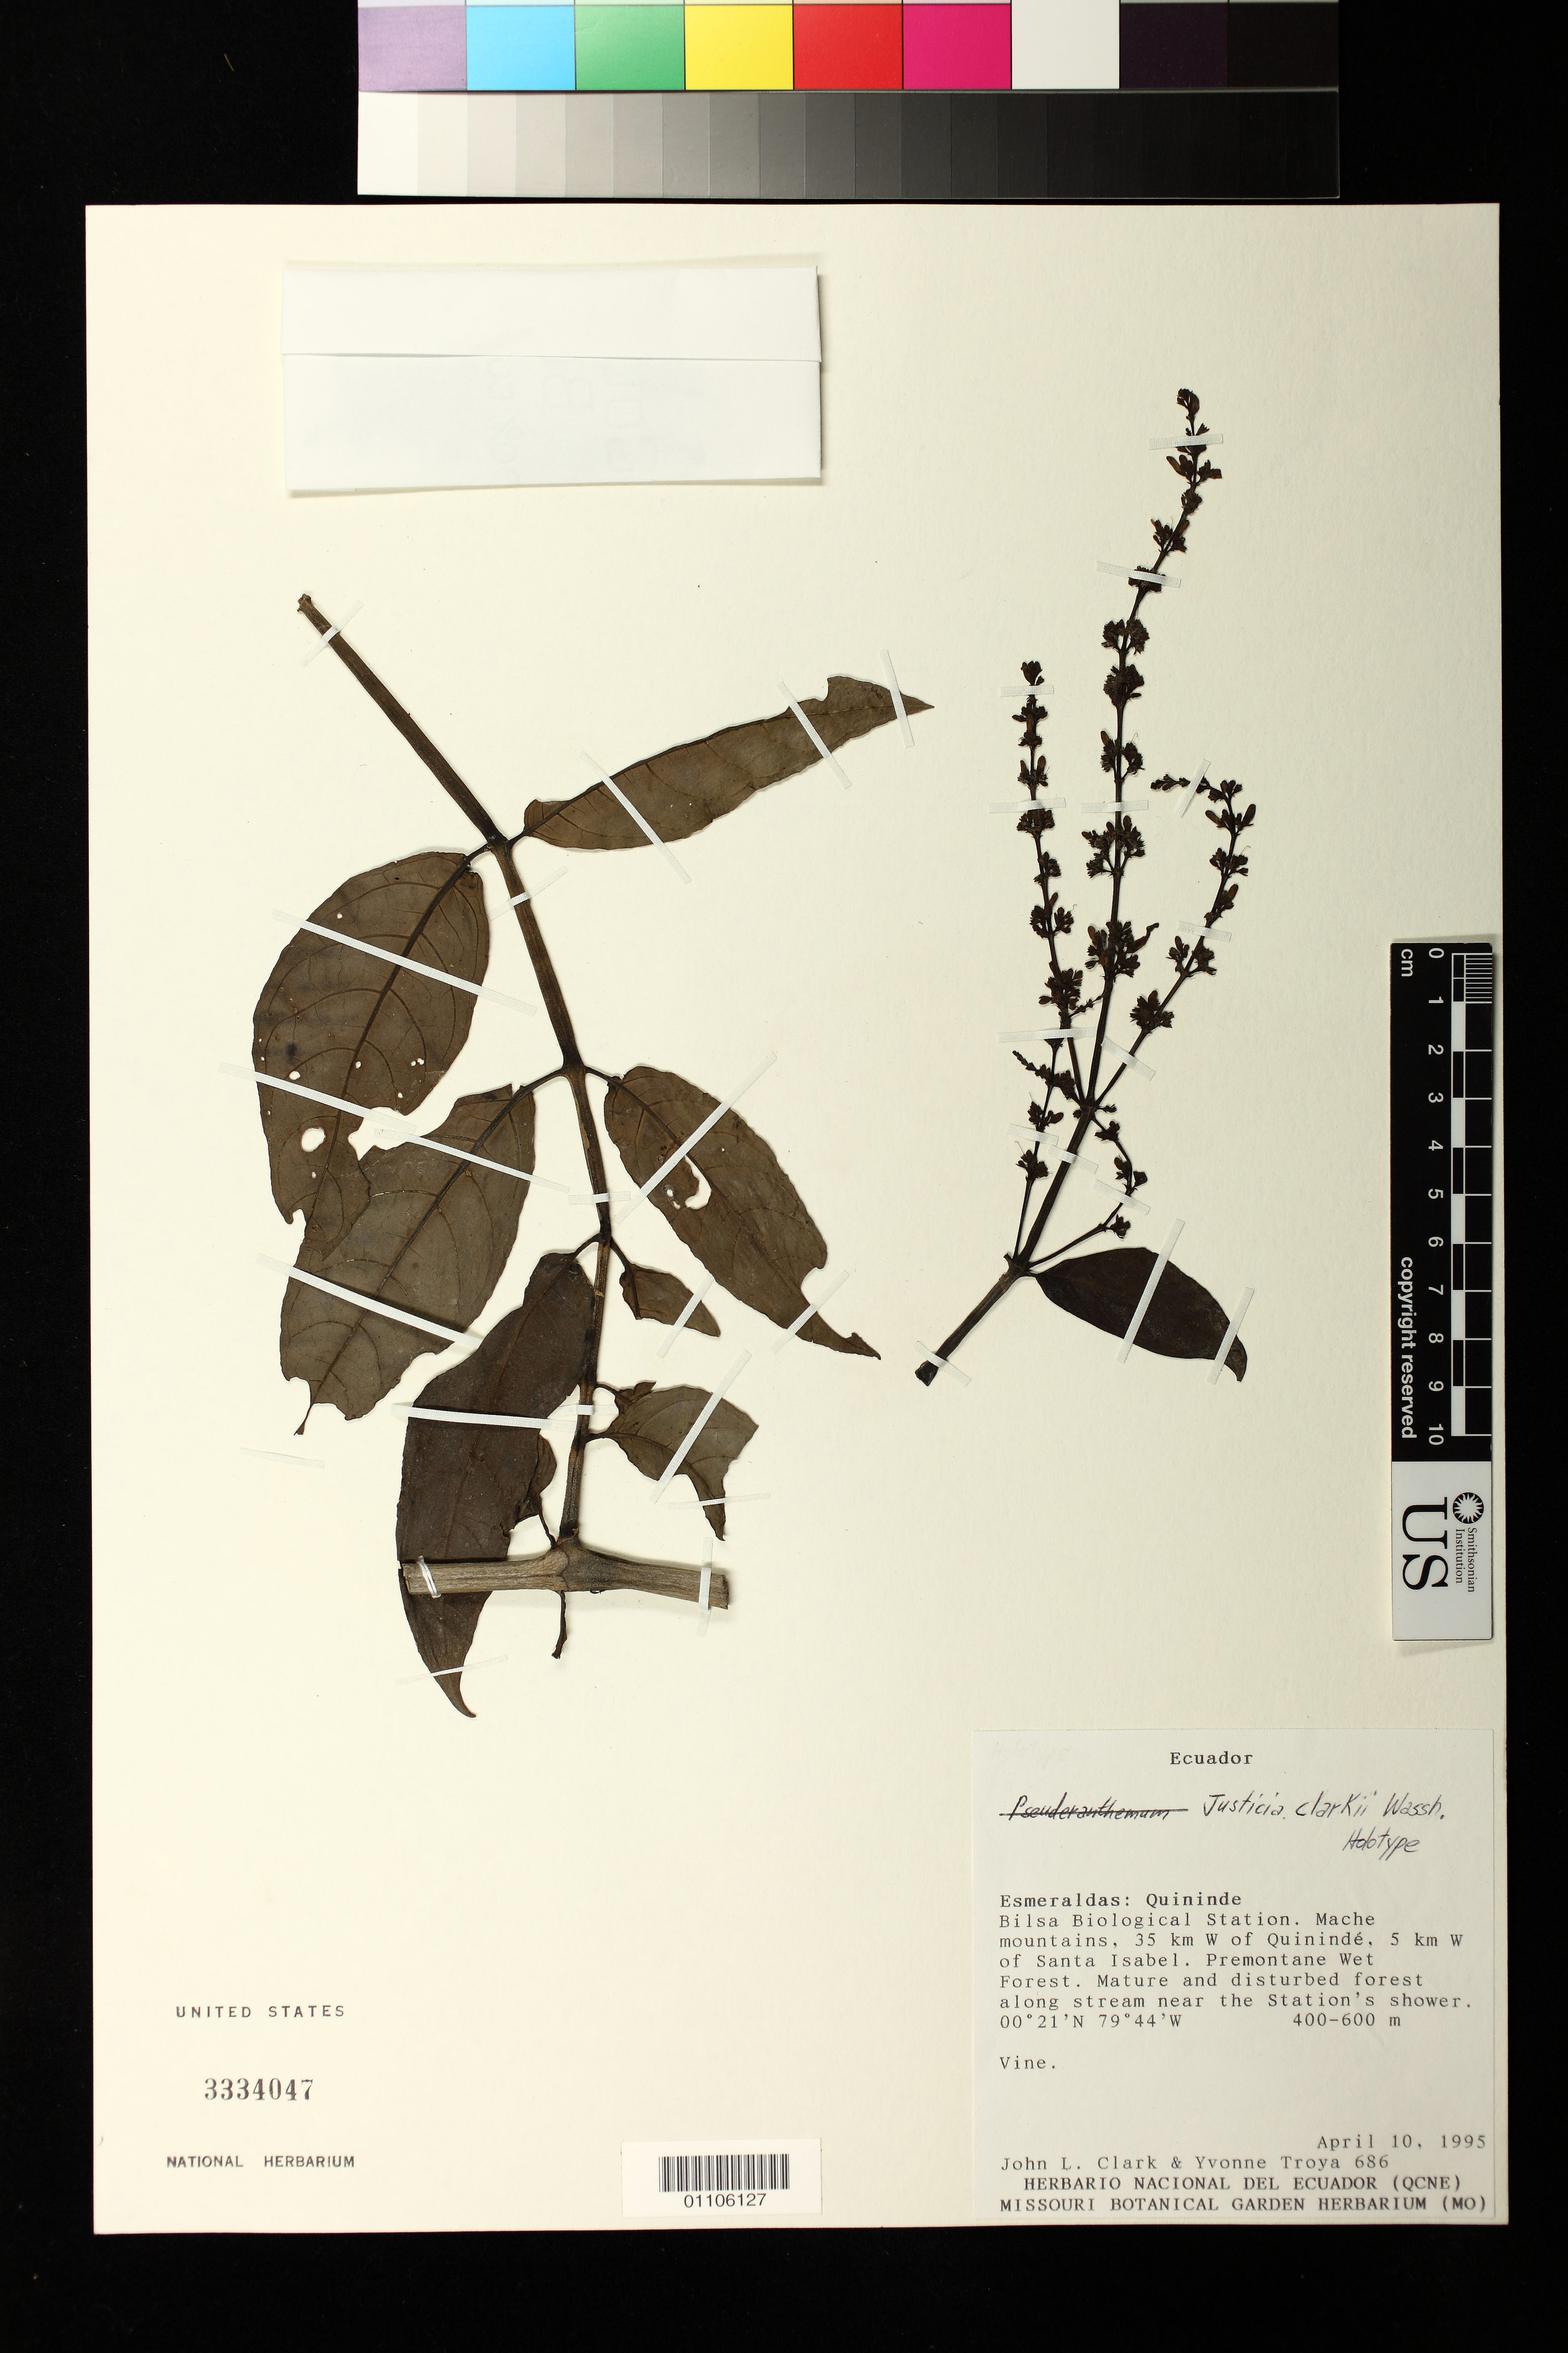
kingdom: Plantae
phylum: Tracheophyta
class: Magnoliopsida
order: Lamiales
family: Acanthaceae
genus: Justicia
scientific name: Justicia clarkii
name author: Wassh.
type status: Holotype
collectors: J. L. Clark & Y. Troya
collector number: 686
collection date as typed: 10 Apr 1995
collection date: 1995-04-10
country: Ecuador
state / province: Esmeraldas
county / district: Quininde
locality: Esmeraldas: Quininde. Bilsa Biological Station. Mache Mountains, 35 km W of Quinindé, 5 km W of Santa Isabel.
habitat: Premontane wet forest. Mature and disturbed forest alon gstream near the station's shower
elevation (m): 400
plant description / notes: Protologue (mis) cites collector as "Clarke" but Clark (& thus "clarkii") is correct.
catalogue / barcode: US 3334047